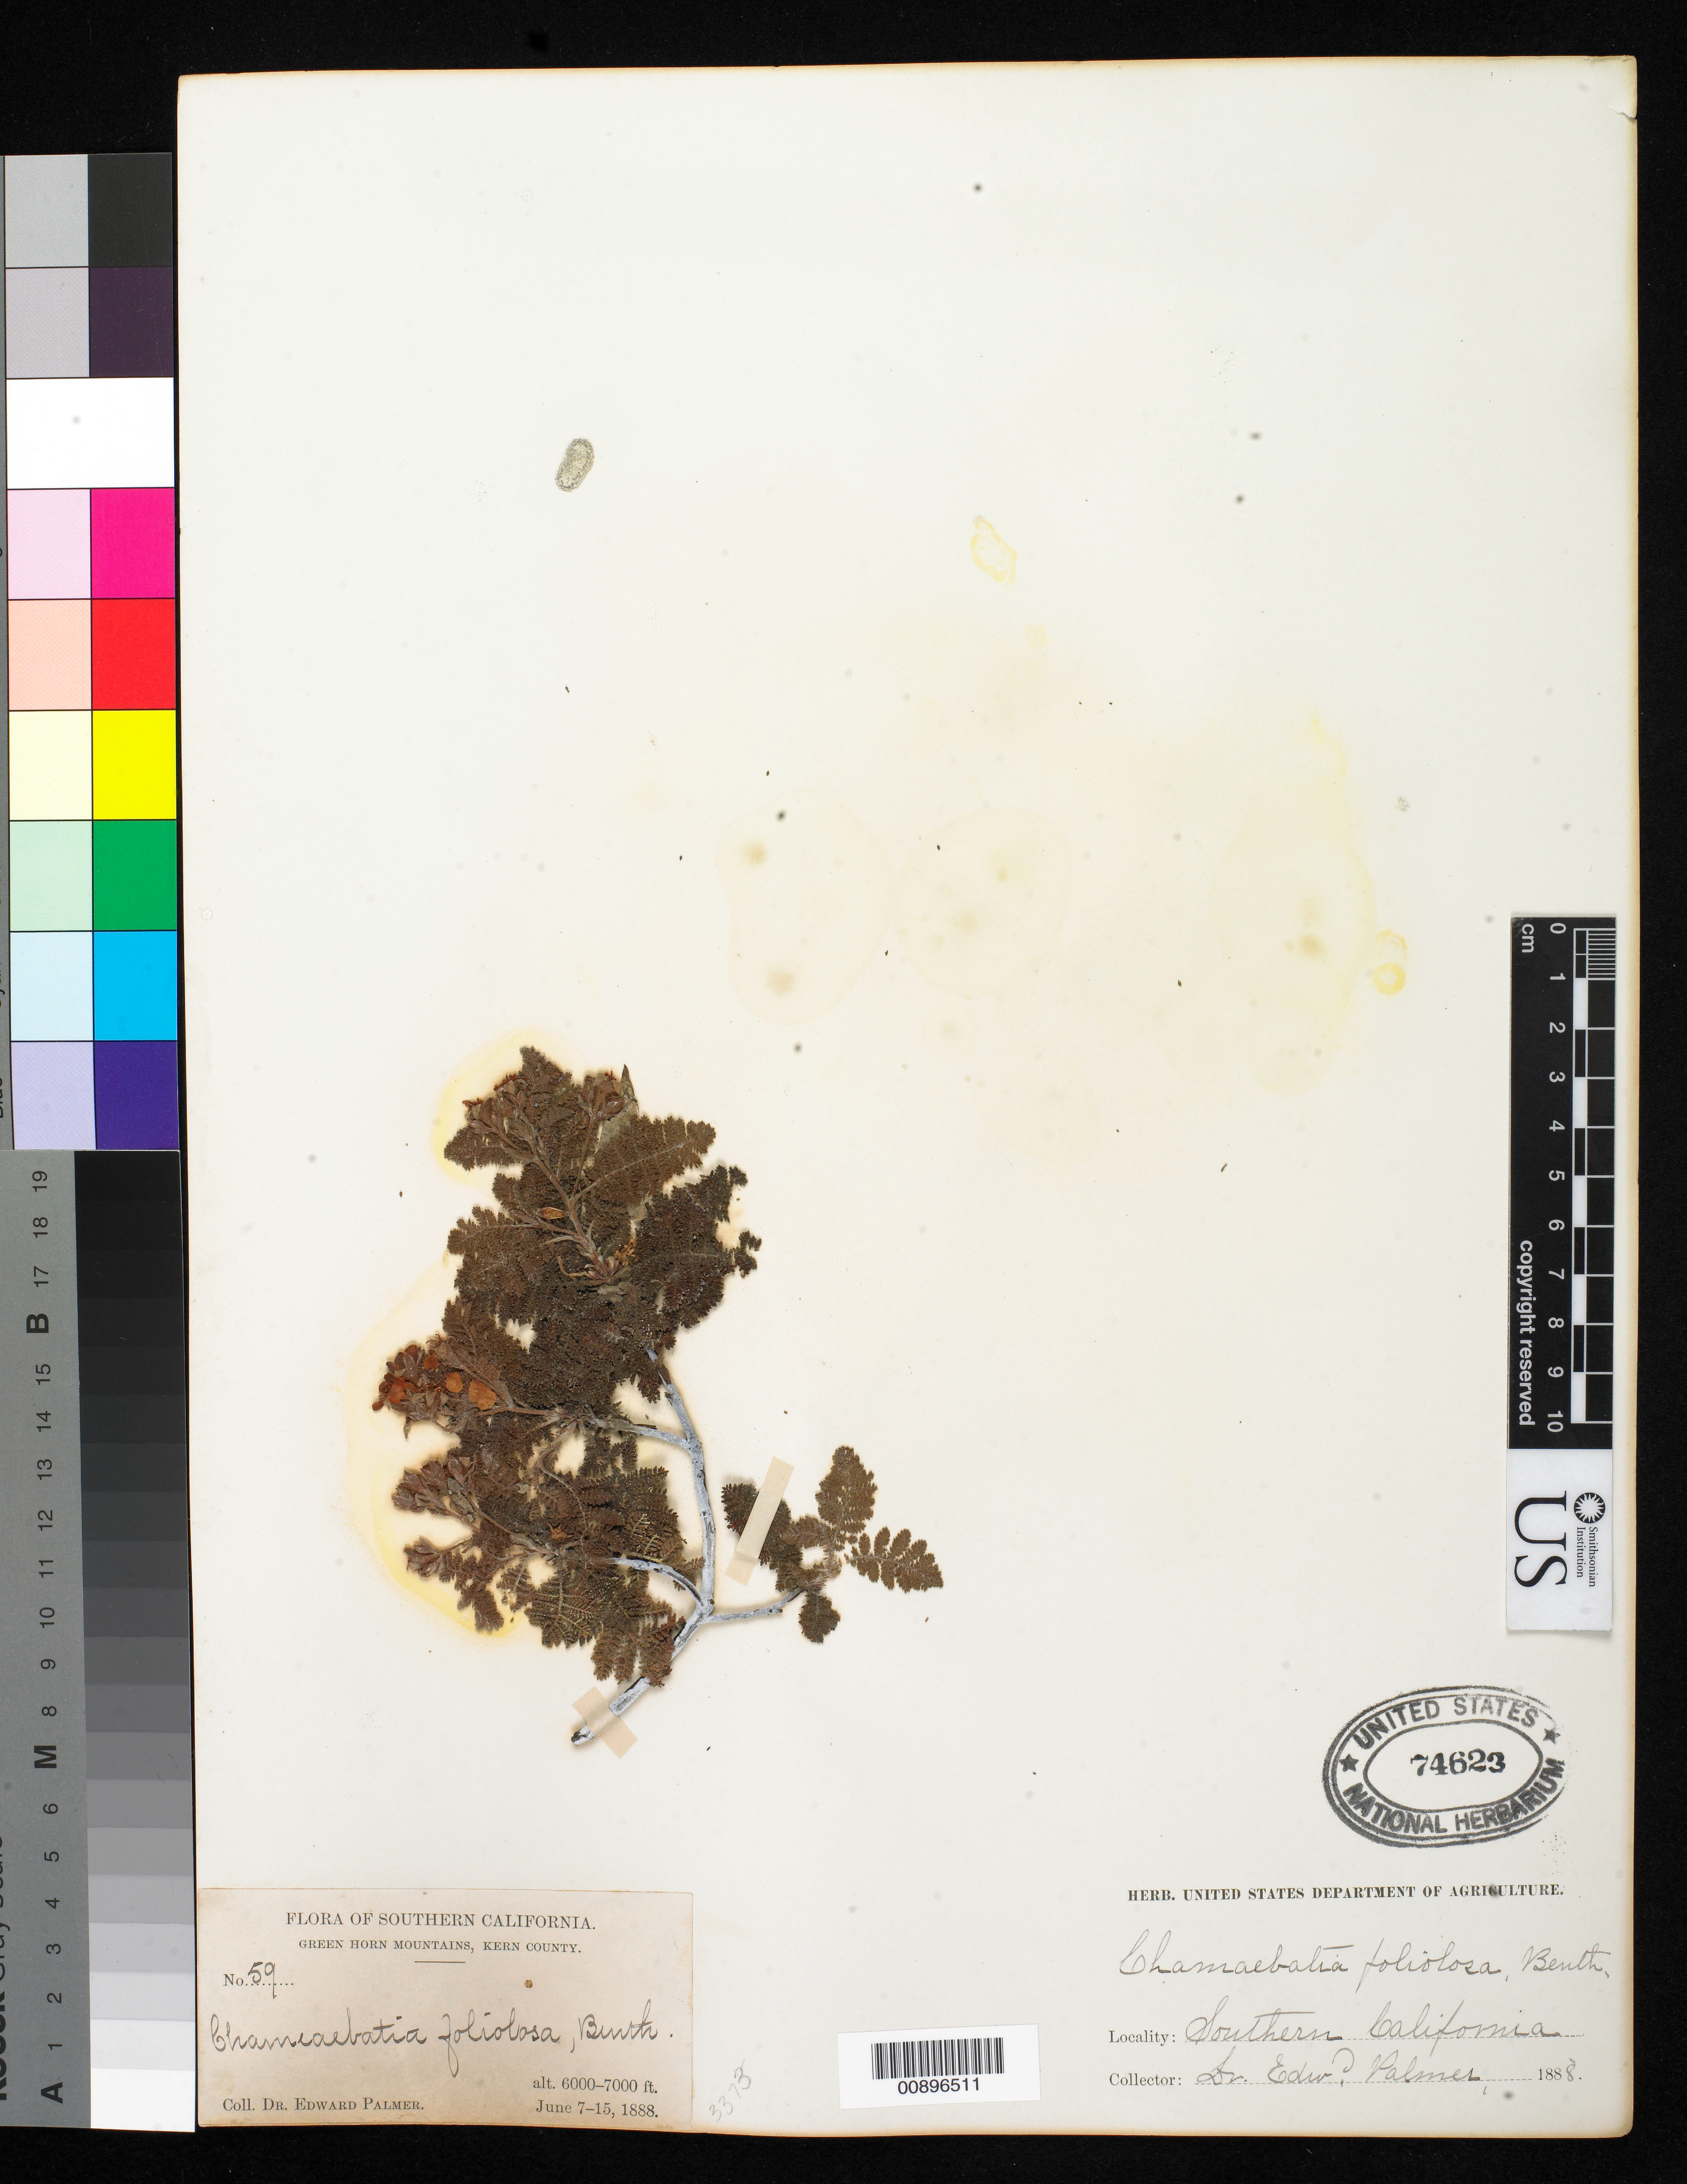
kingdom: Plantae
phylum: Tracheophyta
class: Magnoliopsida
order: Rosales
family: Rosaceae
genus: Chamaebatia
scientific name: Chamaebatia foliolosa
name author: Benth.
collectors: E. Palmer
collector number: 59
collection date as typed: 07 Jun 1888 to 15 Jun 1888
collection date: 1888-06-07/1888-06-15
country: United States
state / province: California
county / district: Kern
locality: Green Horn Mountains, Kern County, California.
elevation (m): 1829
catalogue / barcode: US 74623